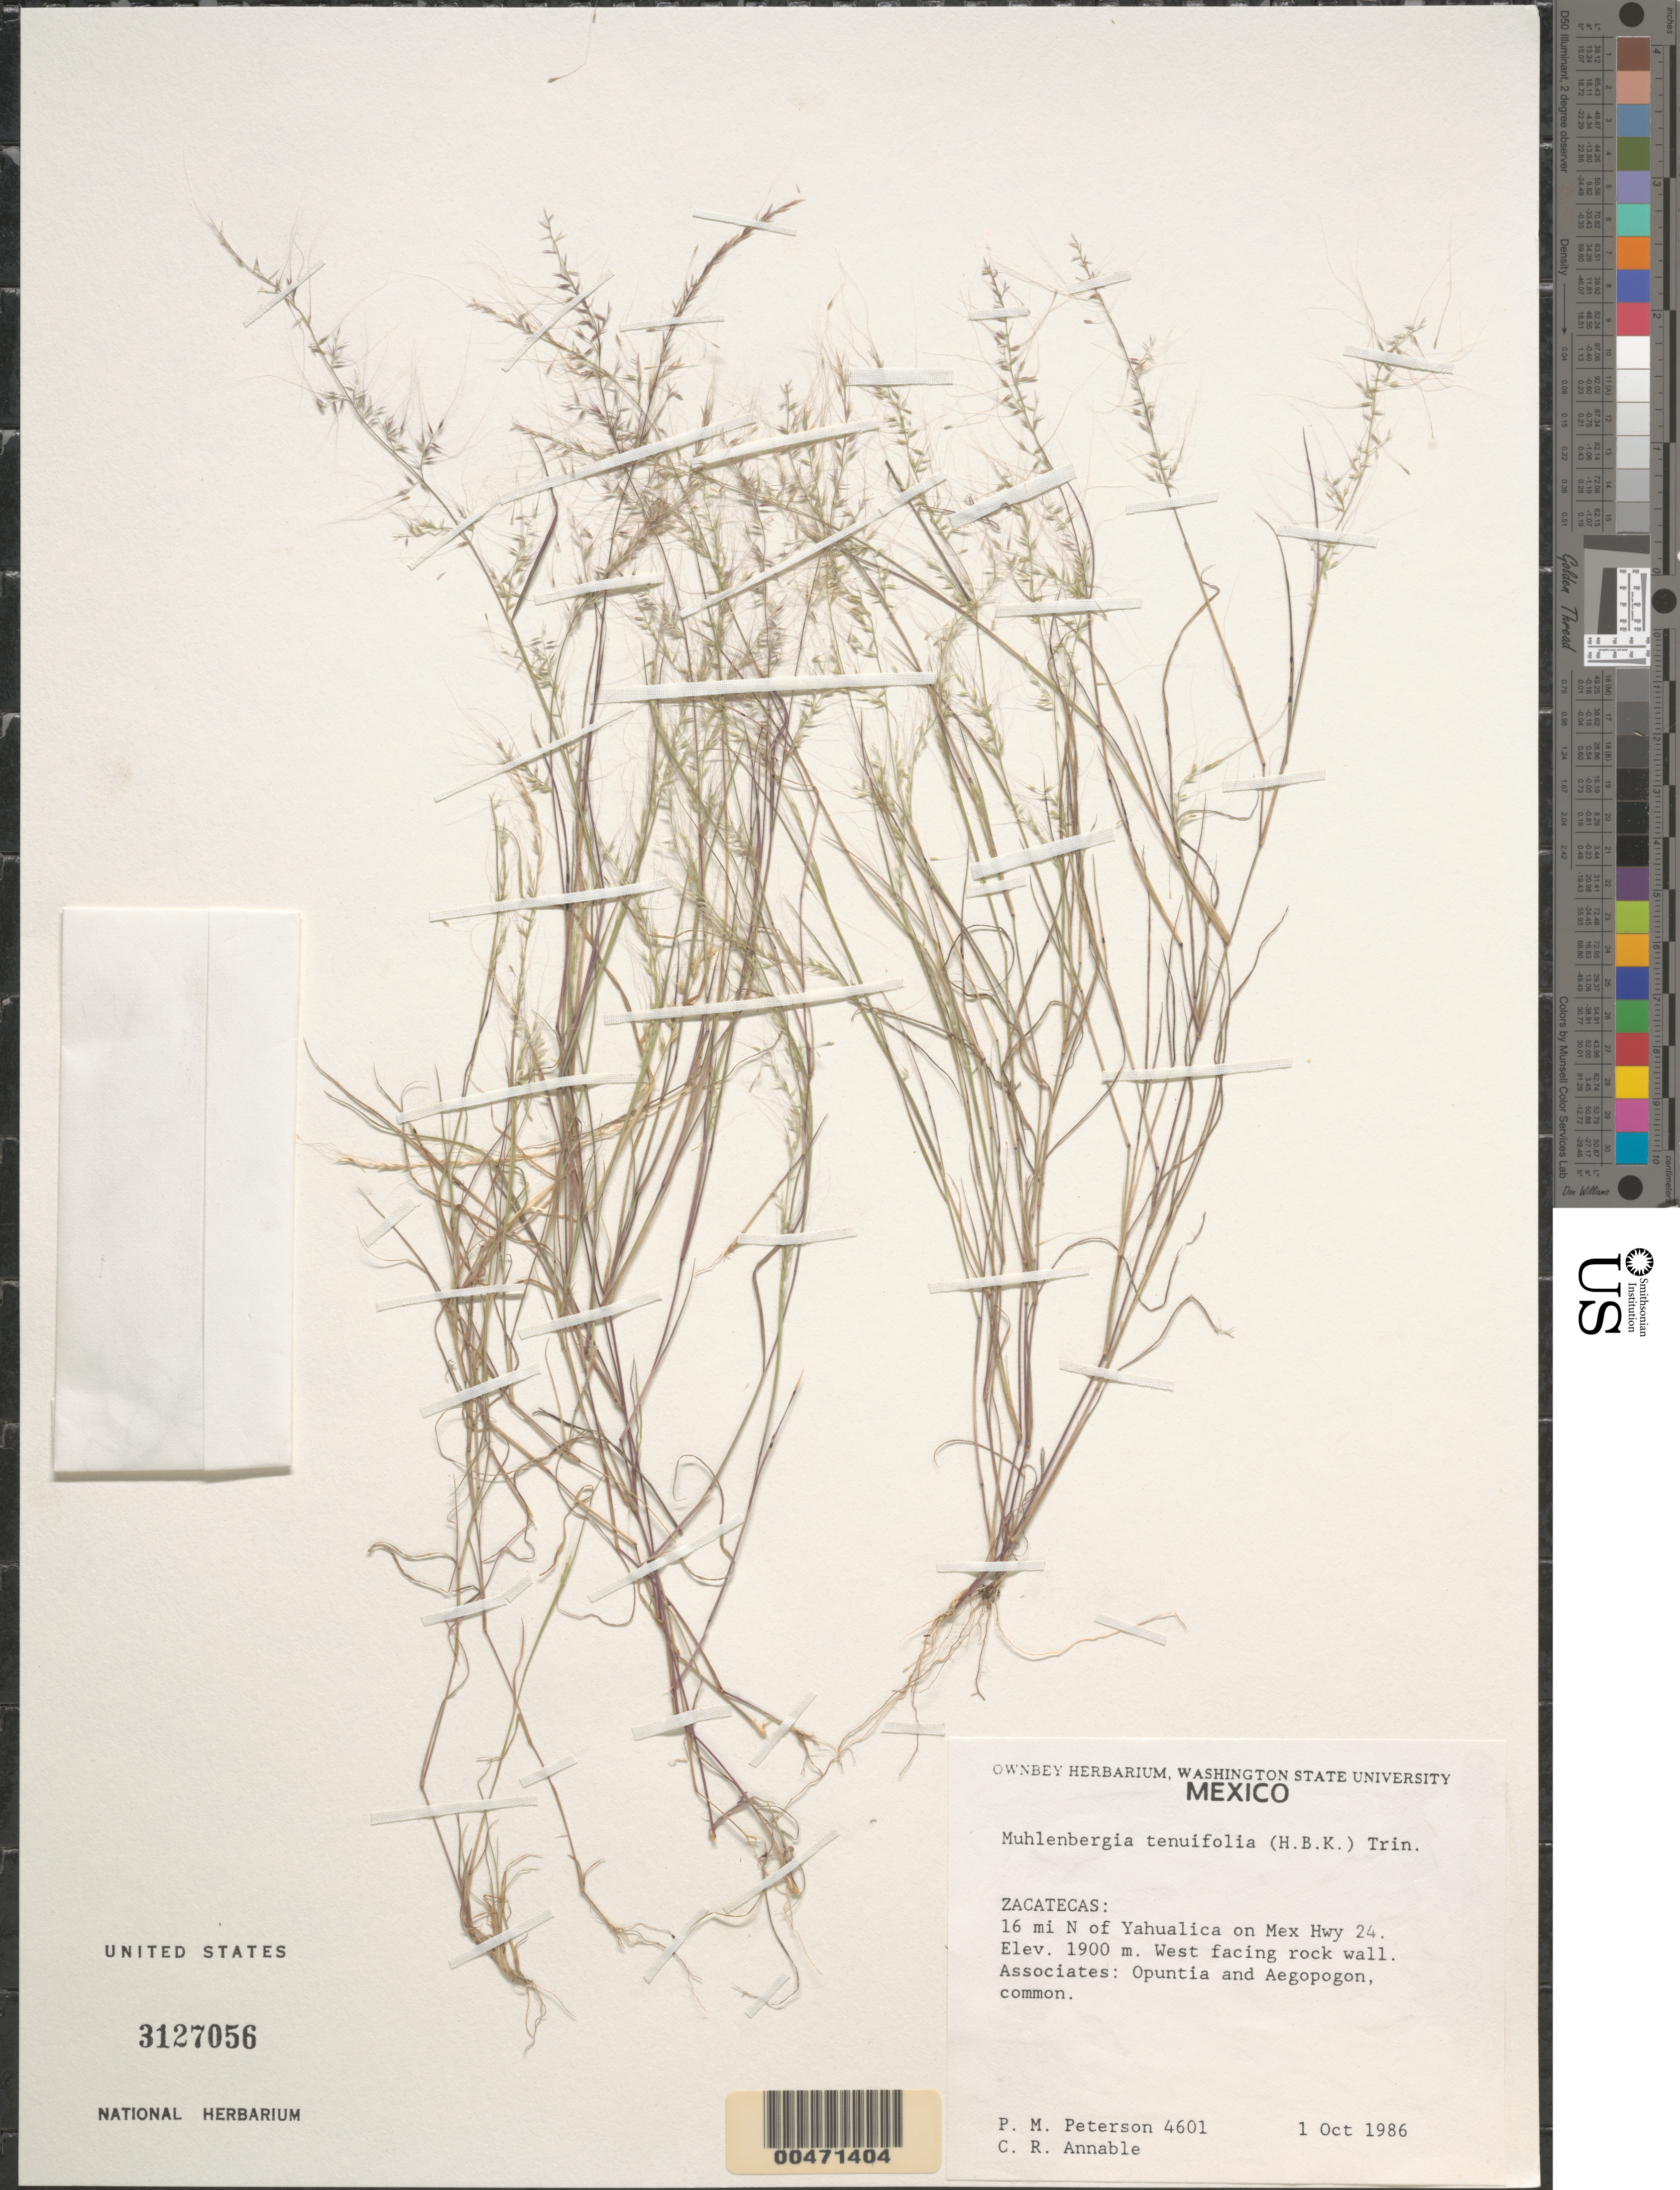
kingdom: Plantae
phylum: Tracheophyta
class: Liliopsida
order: Poales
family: Poaceae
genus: Muhlenbergia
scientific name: Muhlenbergia tenuifolia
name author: (Kunth) Kunth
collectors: P. M. Peterson & C. R. Annable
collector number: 04601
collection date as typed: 01 Oct 1986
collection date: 1986-10-01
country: Mexico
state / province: Zacatecas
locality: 16 miles N of Yahualica on Mex 24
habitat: West facing rock wall, associated with Opuntia and Aegopogon.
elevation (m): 1900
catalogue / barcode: US 3127056